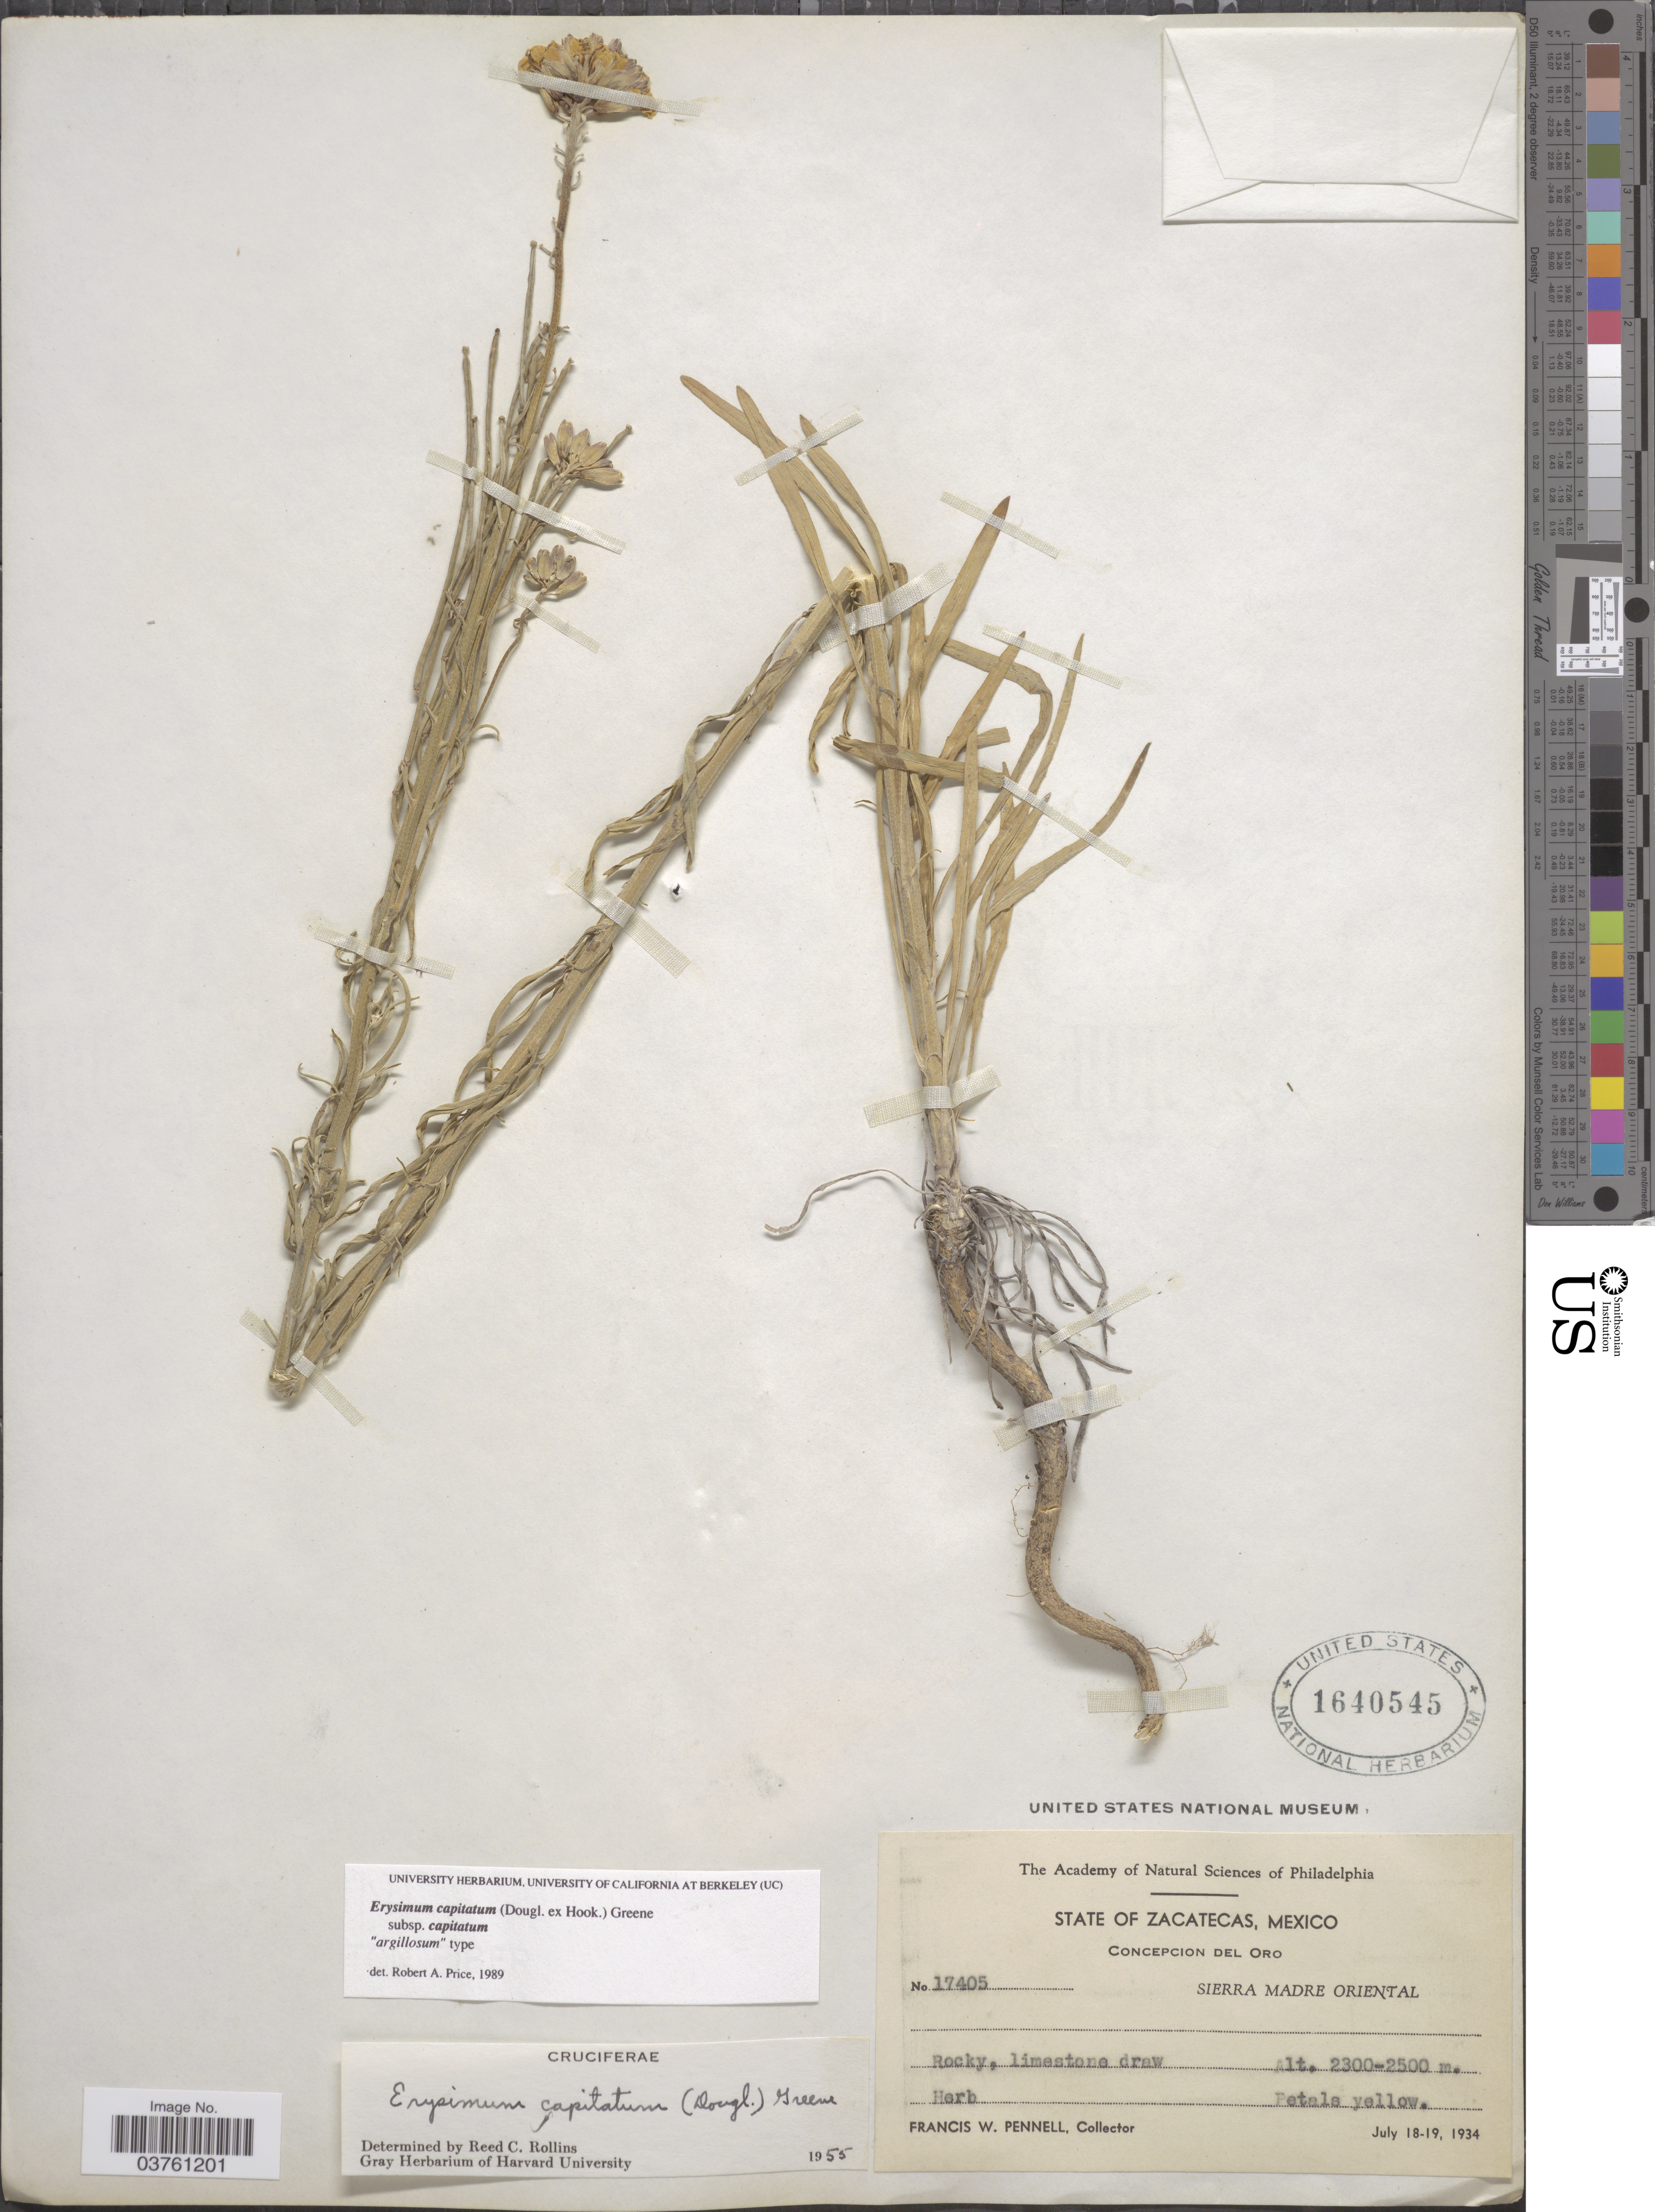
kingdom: Plantae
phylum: Tracheophyta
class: Magnoliopsida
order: Brassicales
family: Brassicaceae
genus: Erysimum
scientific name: Erysimum capitatum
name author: (Douglas ex Hook.) Greene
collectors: F. W. Pennell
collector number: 17405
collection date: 1934-07-18/1934-07-19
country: Mexico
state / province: Zacatecas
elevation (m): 2300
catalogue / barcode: US 1640545